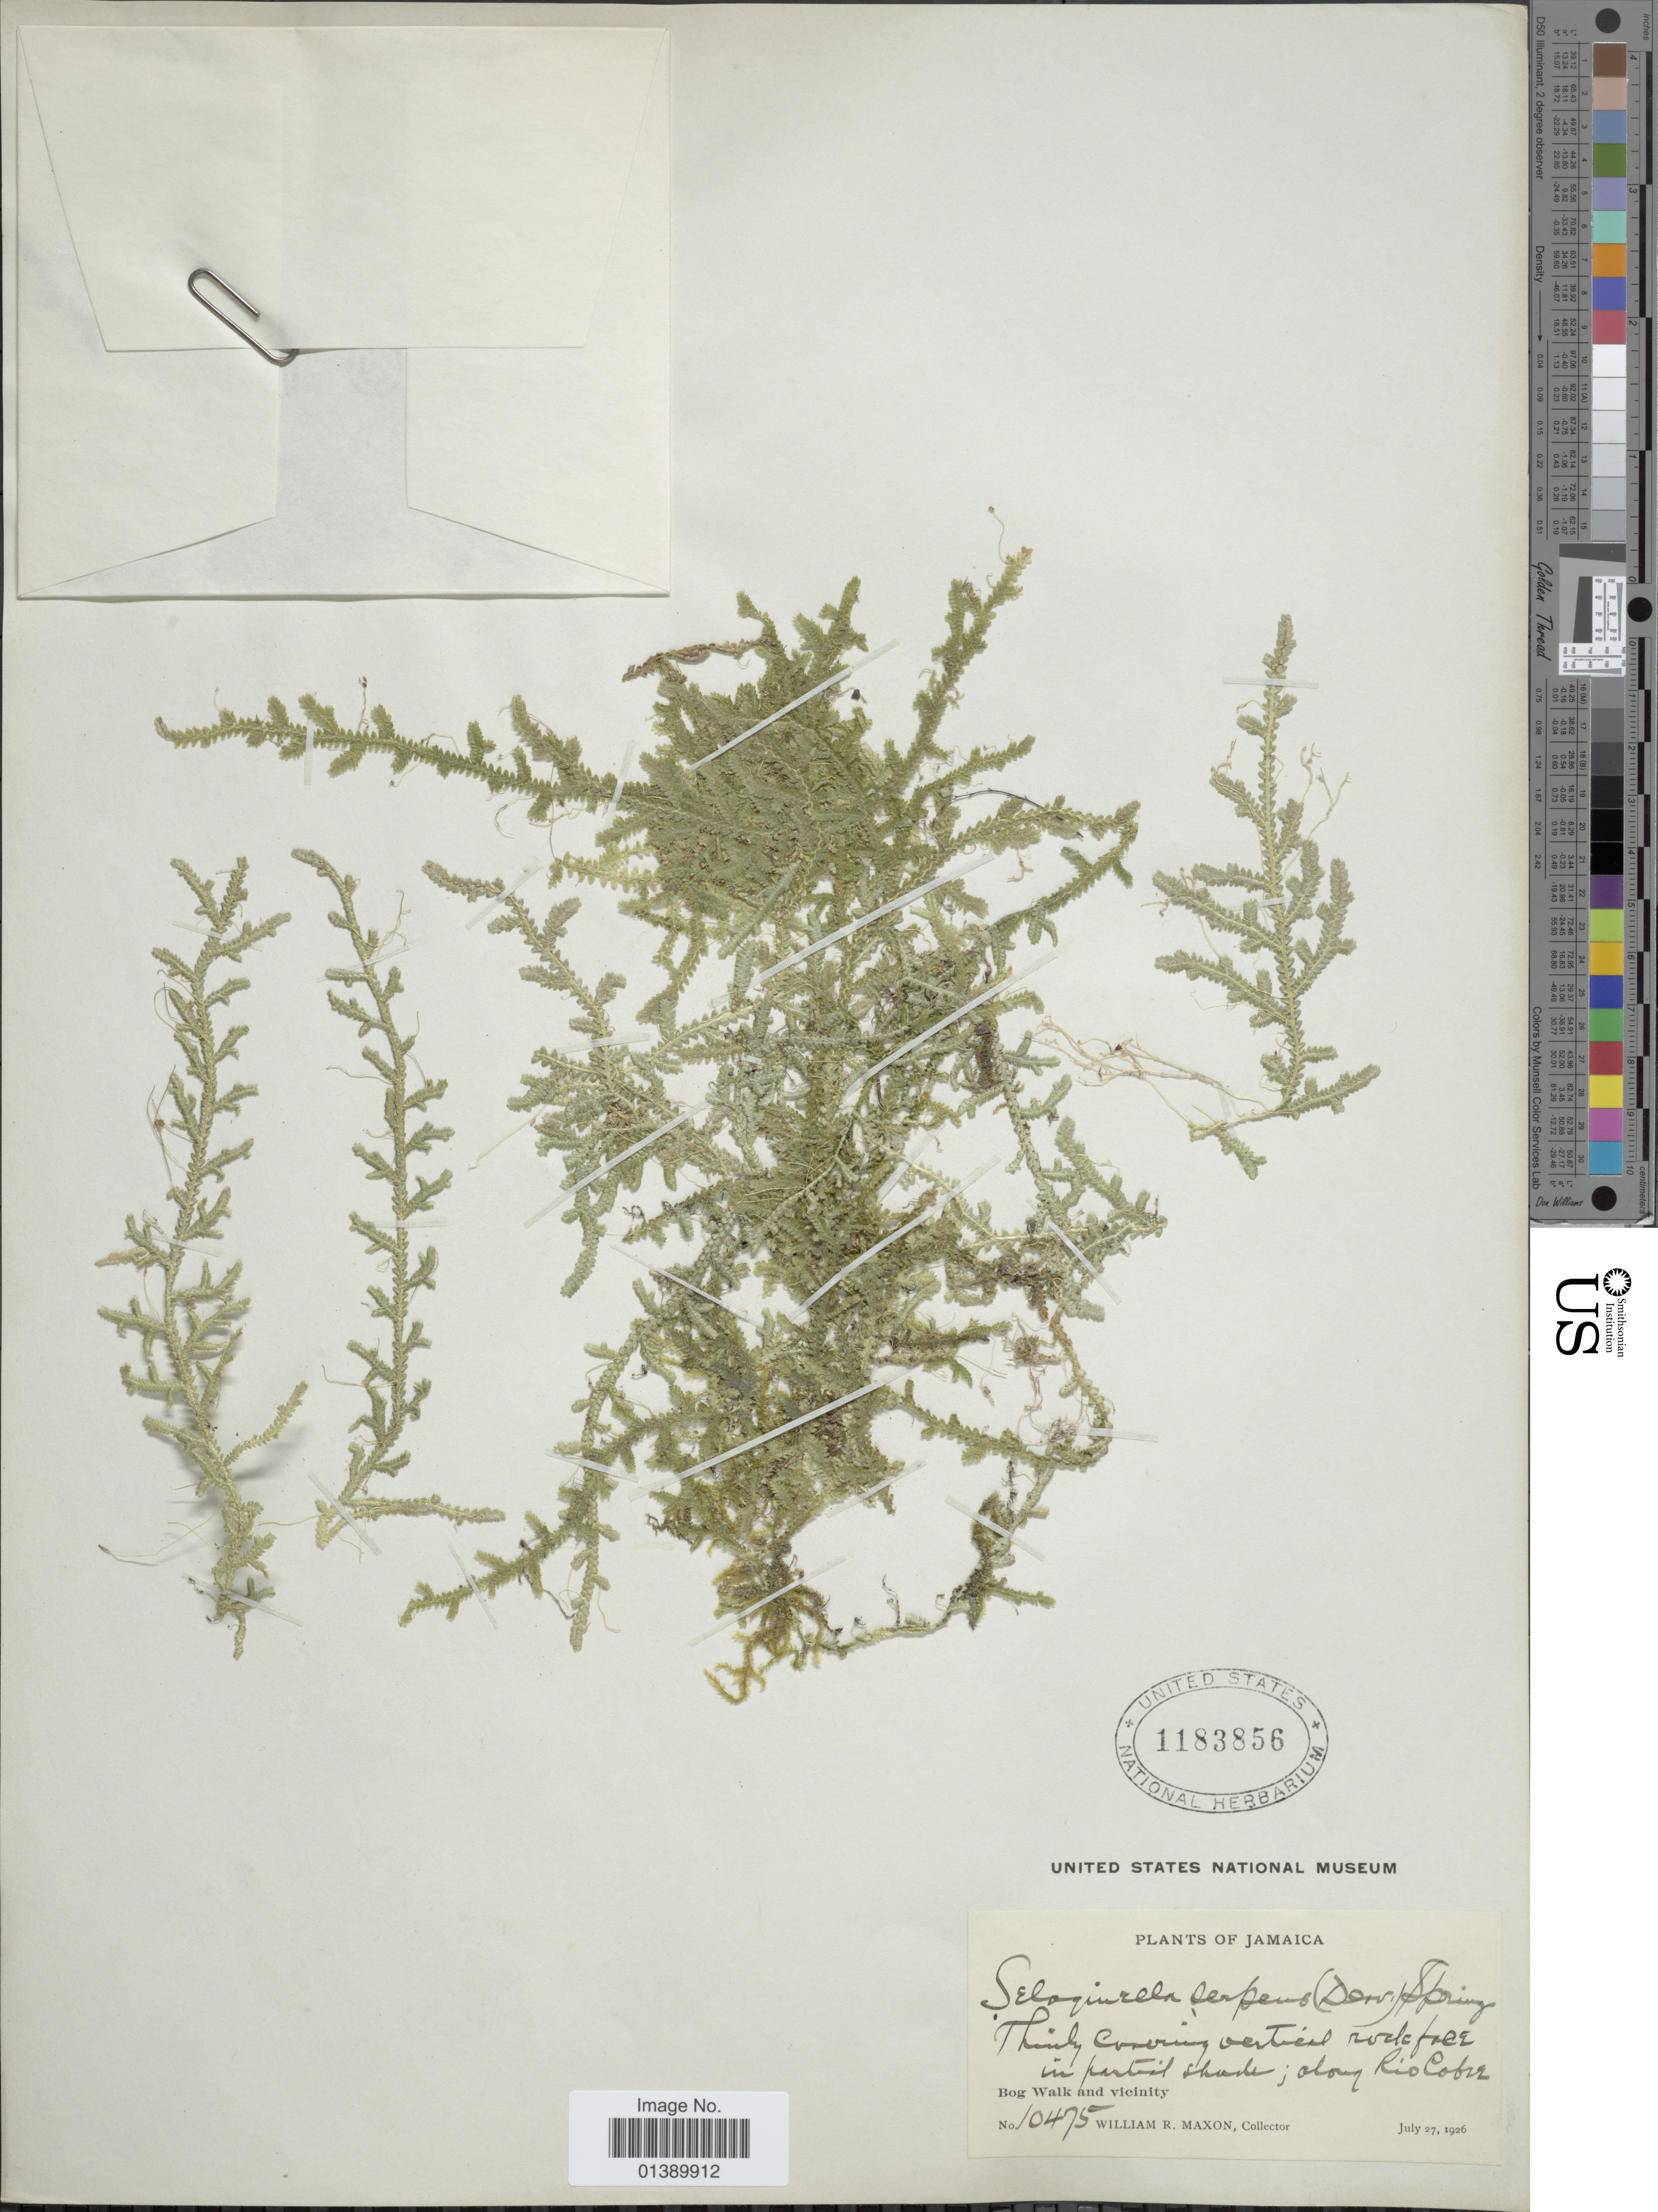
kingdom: Plantae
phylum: Tracheophyta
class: Lycopodiopsida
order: Selaginellales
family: Selaginellaceae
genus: Selaginella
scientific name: Selaginella serpens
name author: (Desv. ex Poir.) Spring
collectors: W. R. Maxon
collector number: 10475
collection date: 1926-07-27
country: Jamaica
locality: Along Rio Cobiz, Bog Walk and vicinity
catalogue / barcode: US 1183856